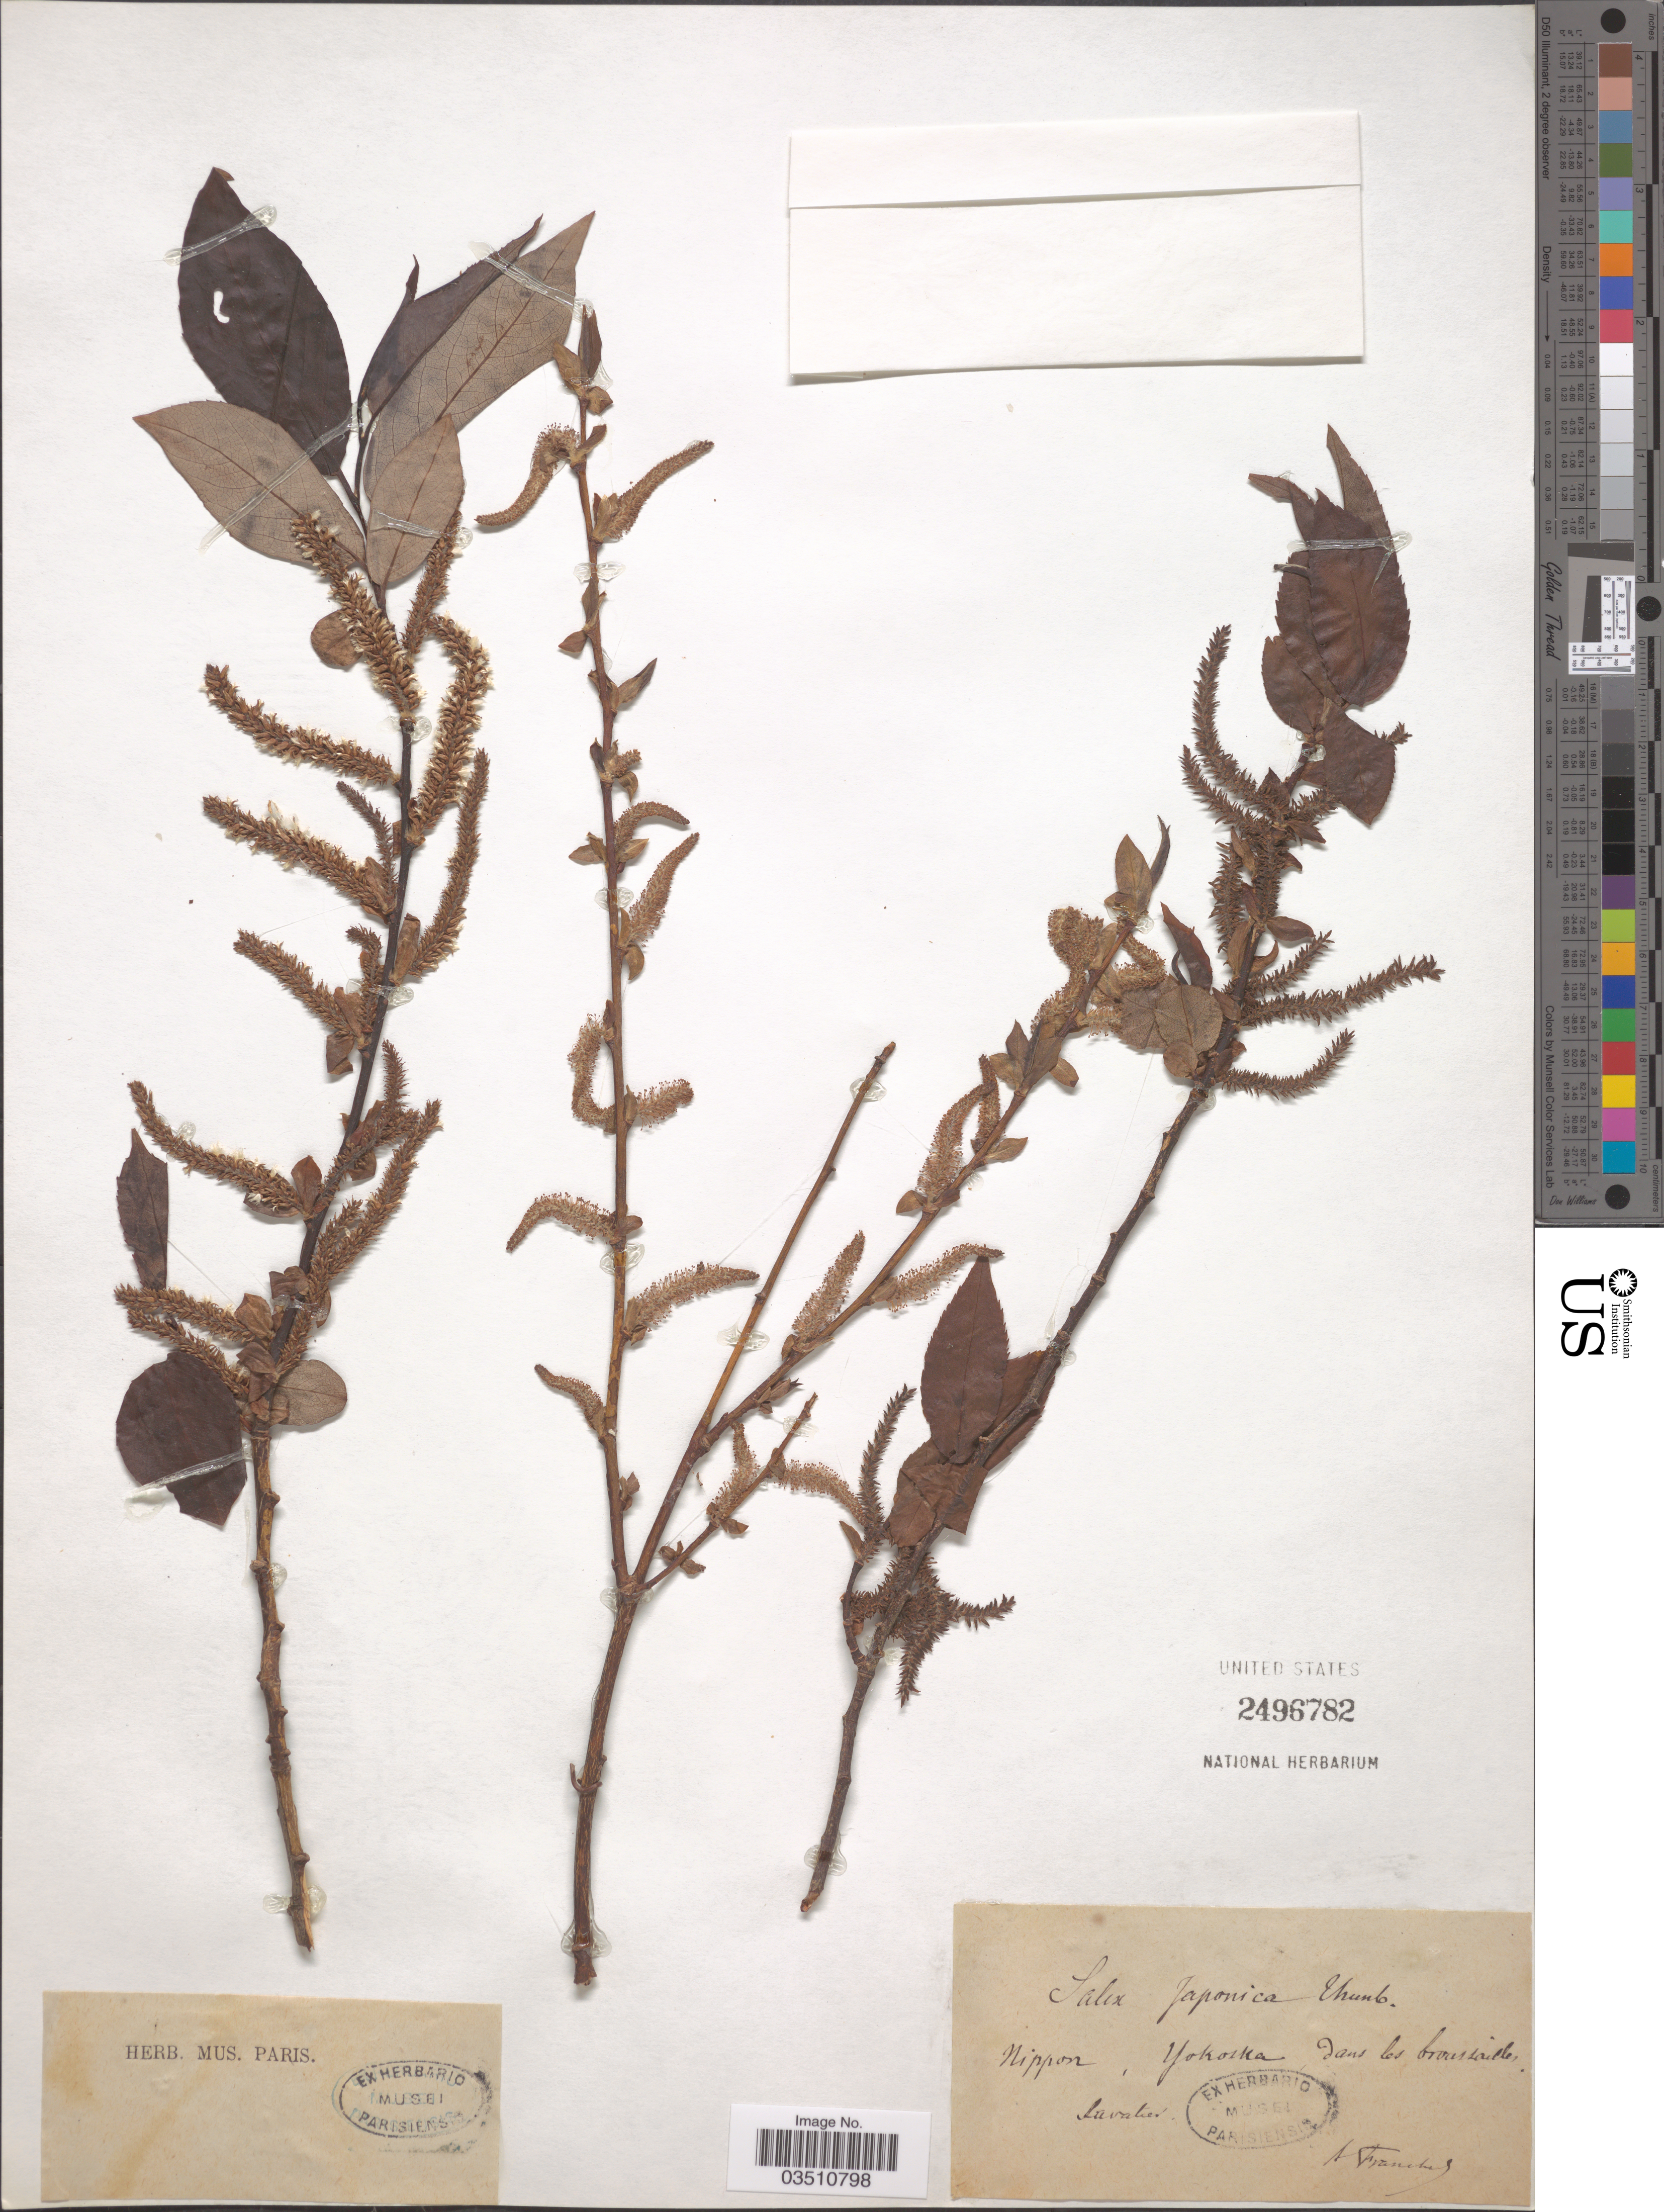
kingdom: Plantae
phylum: Tracheophyta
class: Magnoliopsida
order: Malpighiales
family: Salicaceae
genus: Salix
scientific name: Salix japonica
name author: Thunb.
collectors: Savatier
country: Japan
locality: Nippon, Yokoska.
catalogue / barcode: US 2496782